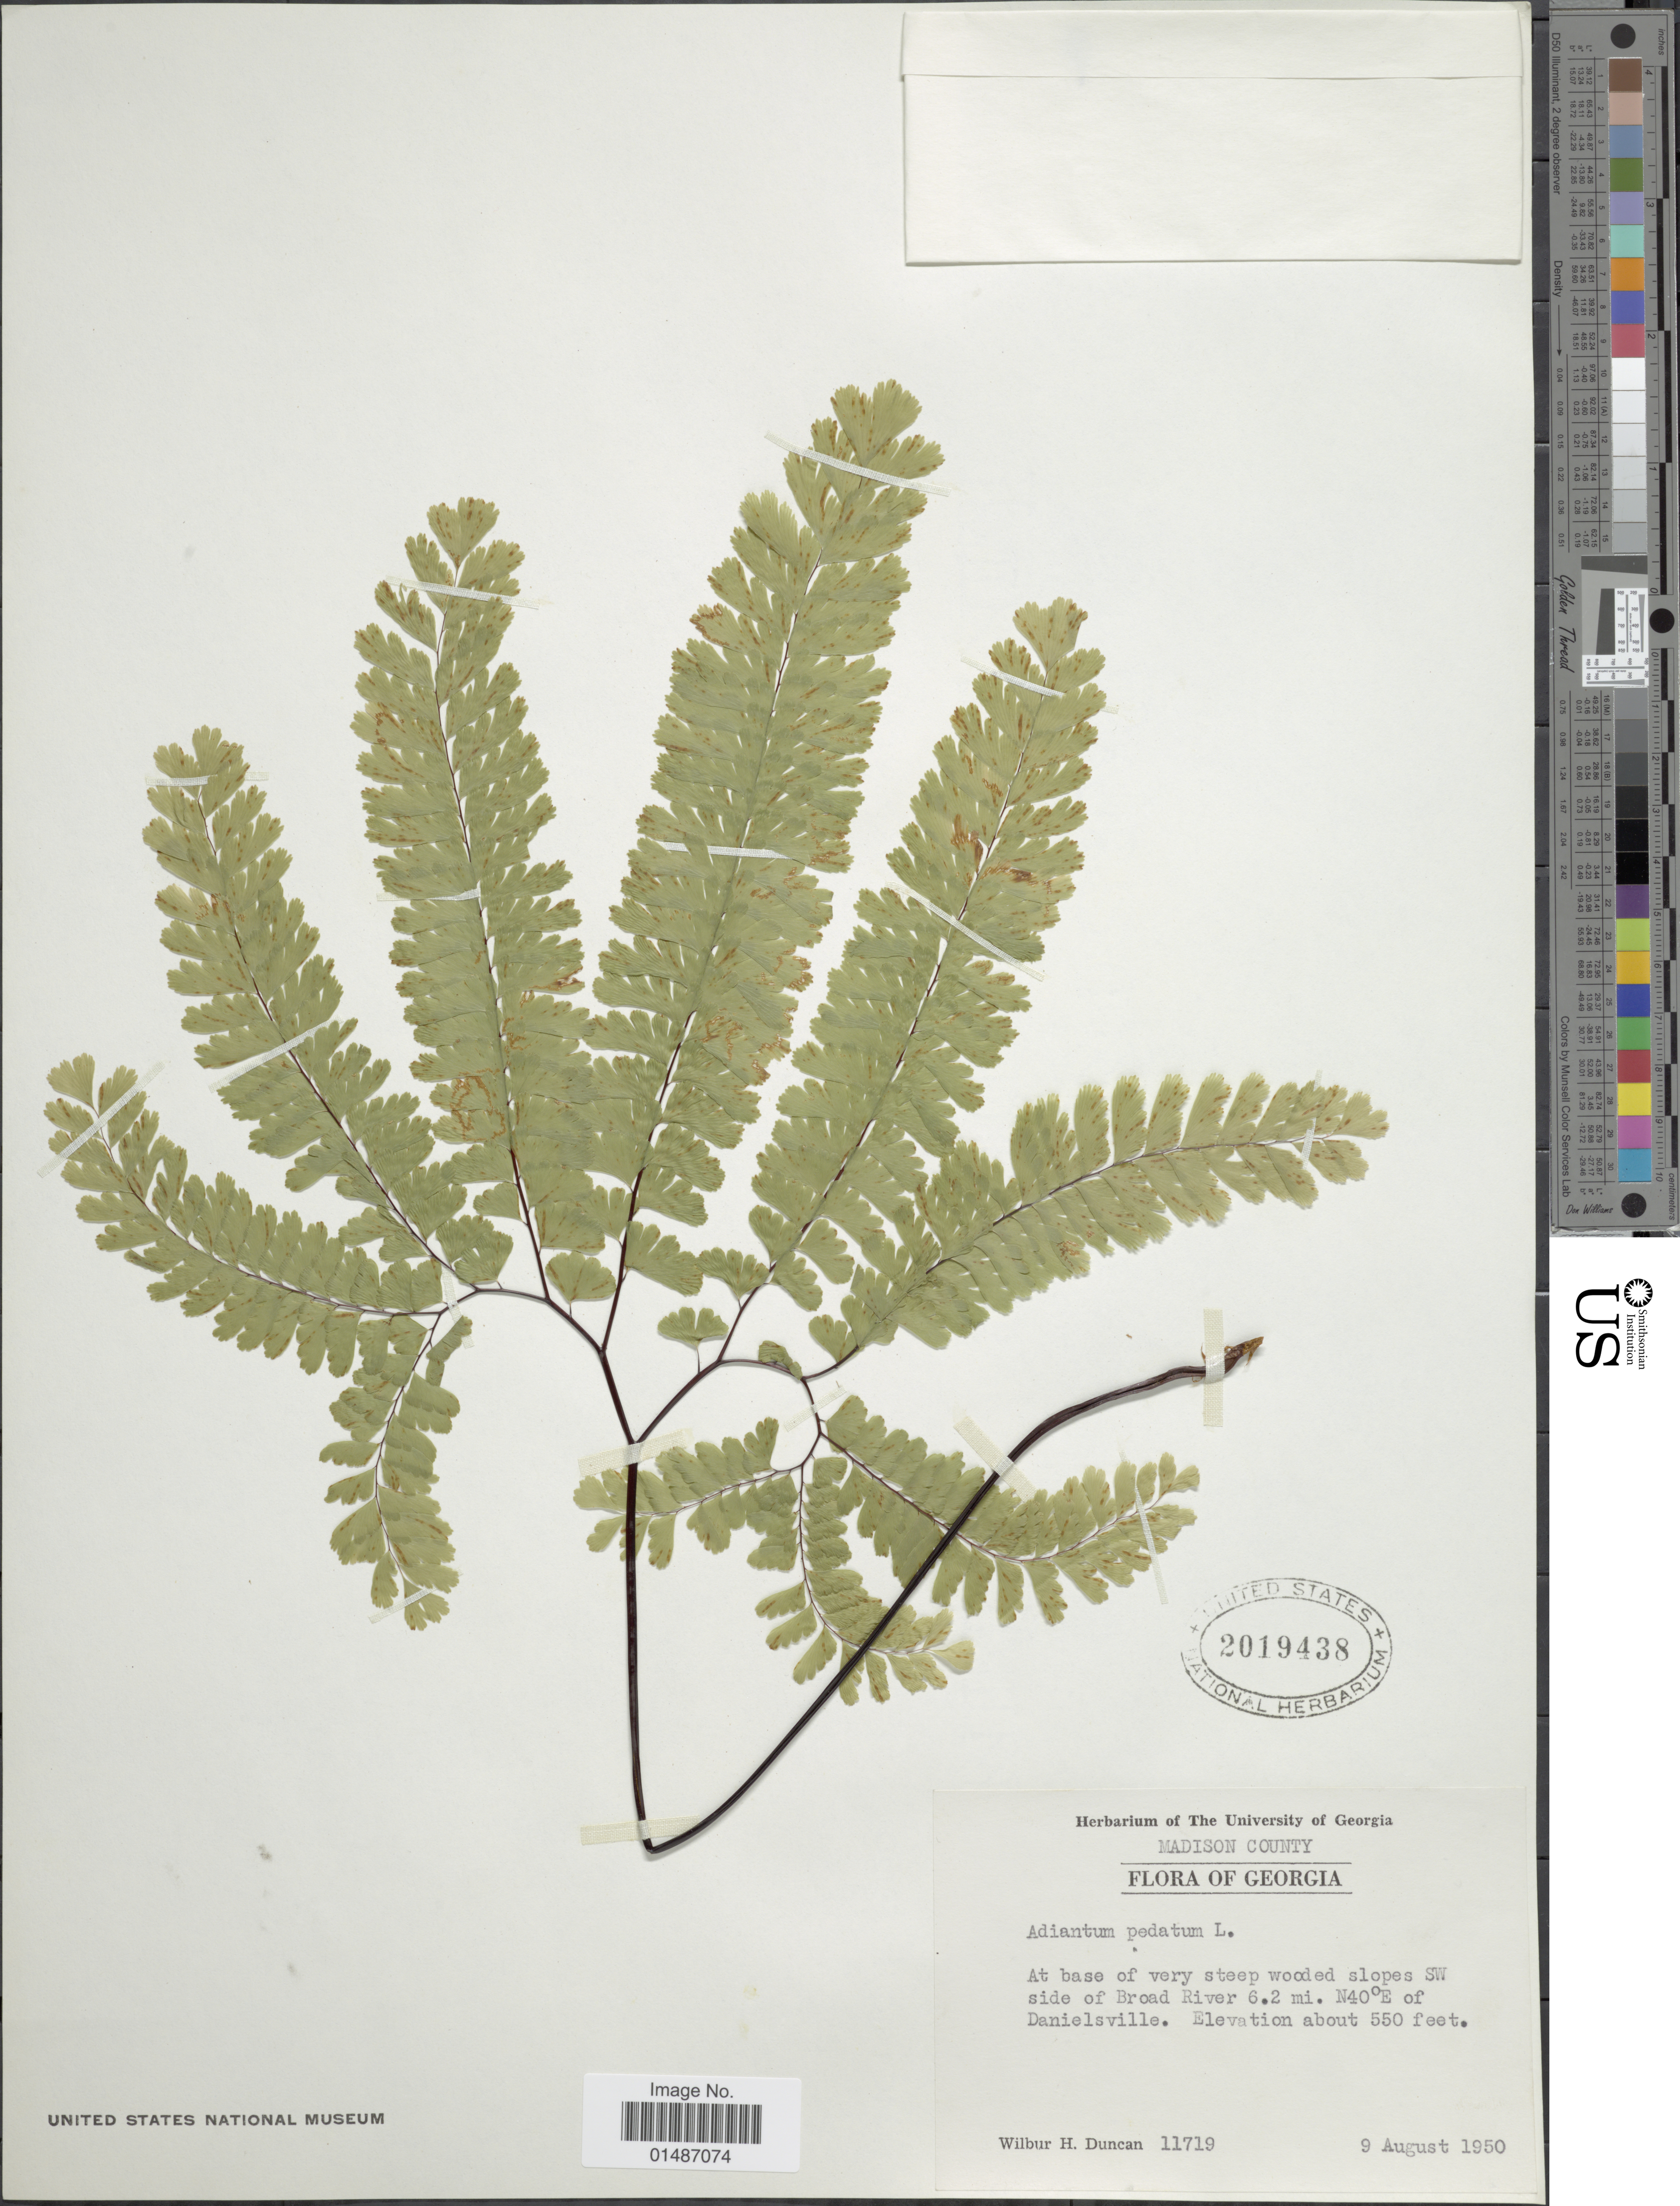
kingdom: Plantae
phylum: Tracheophyta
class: Polypodiopsida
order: Polypodiales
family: Pteridaceae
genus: Adiantum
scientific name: Adiantum pedatum var. pedatum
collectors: W. H. Duncan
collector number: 11719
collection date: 1950-08-09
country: United States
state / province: Georgia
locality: Madison County. At base of very steep wooded slopes SW side of Broad River 6.2 mi. N40°E of Danielsville.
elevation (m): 168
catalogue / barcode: US 2019438